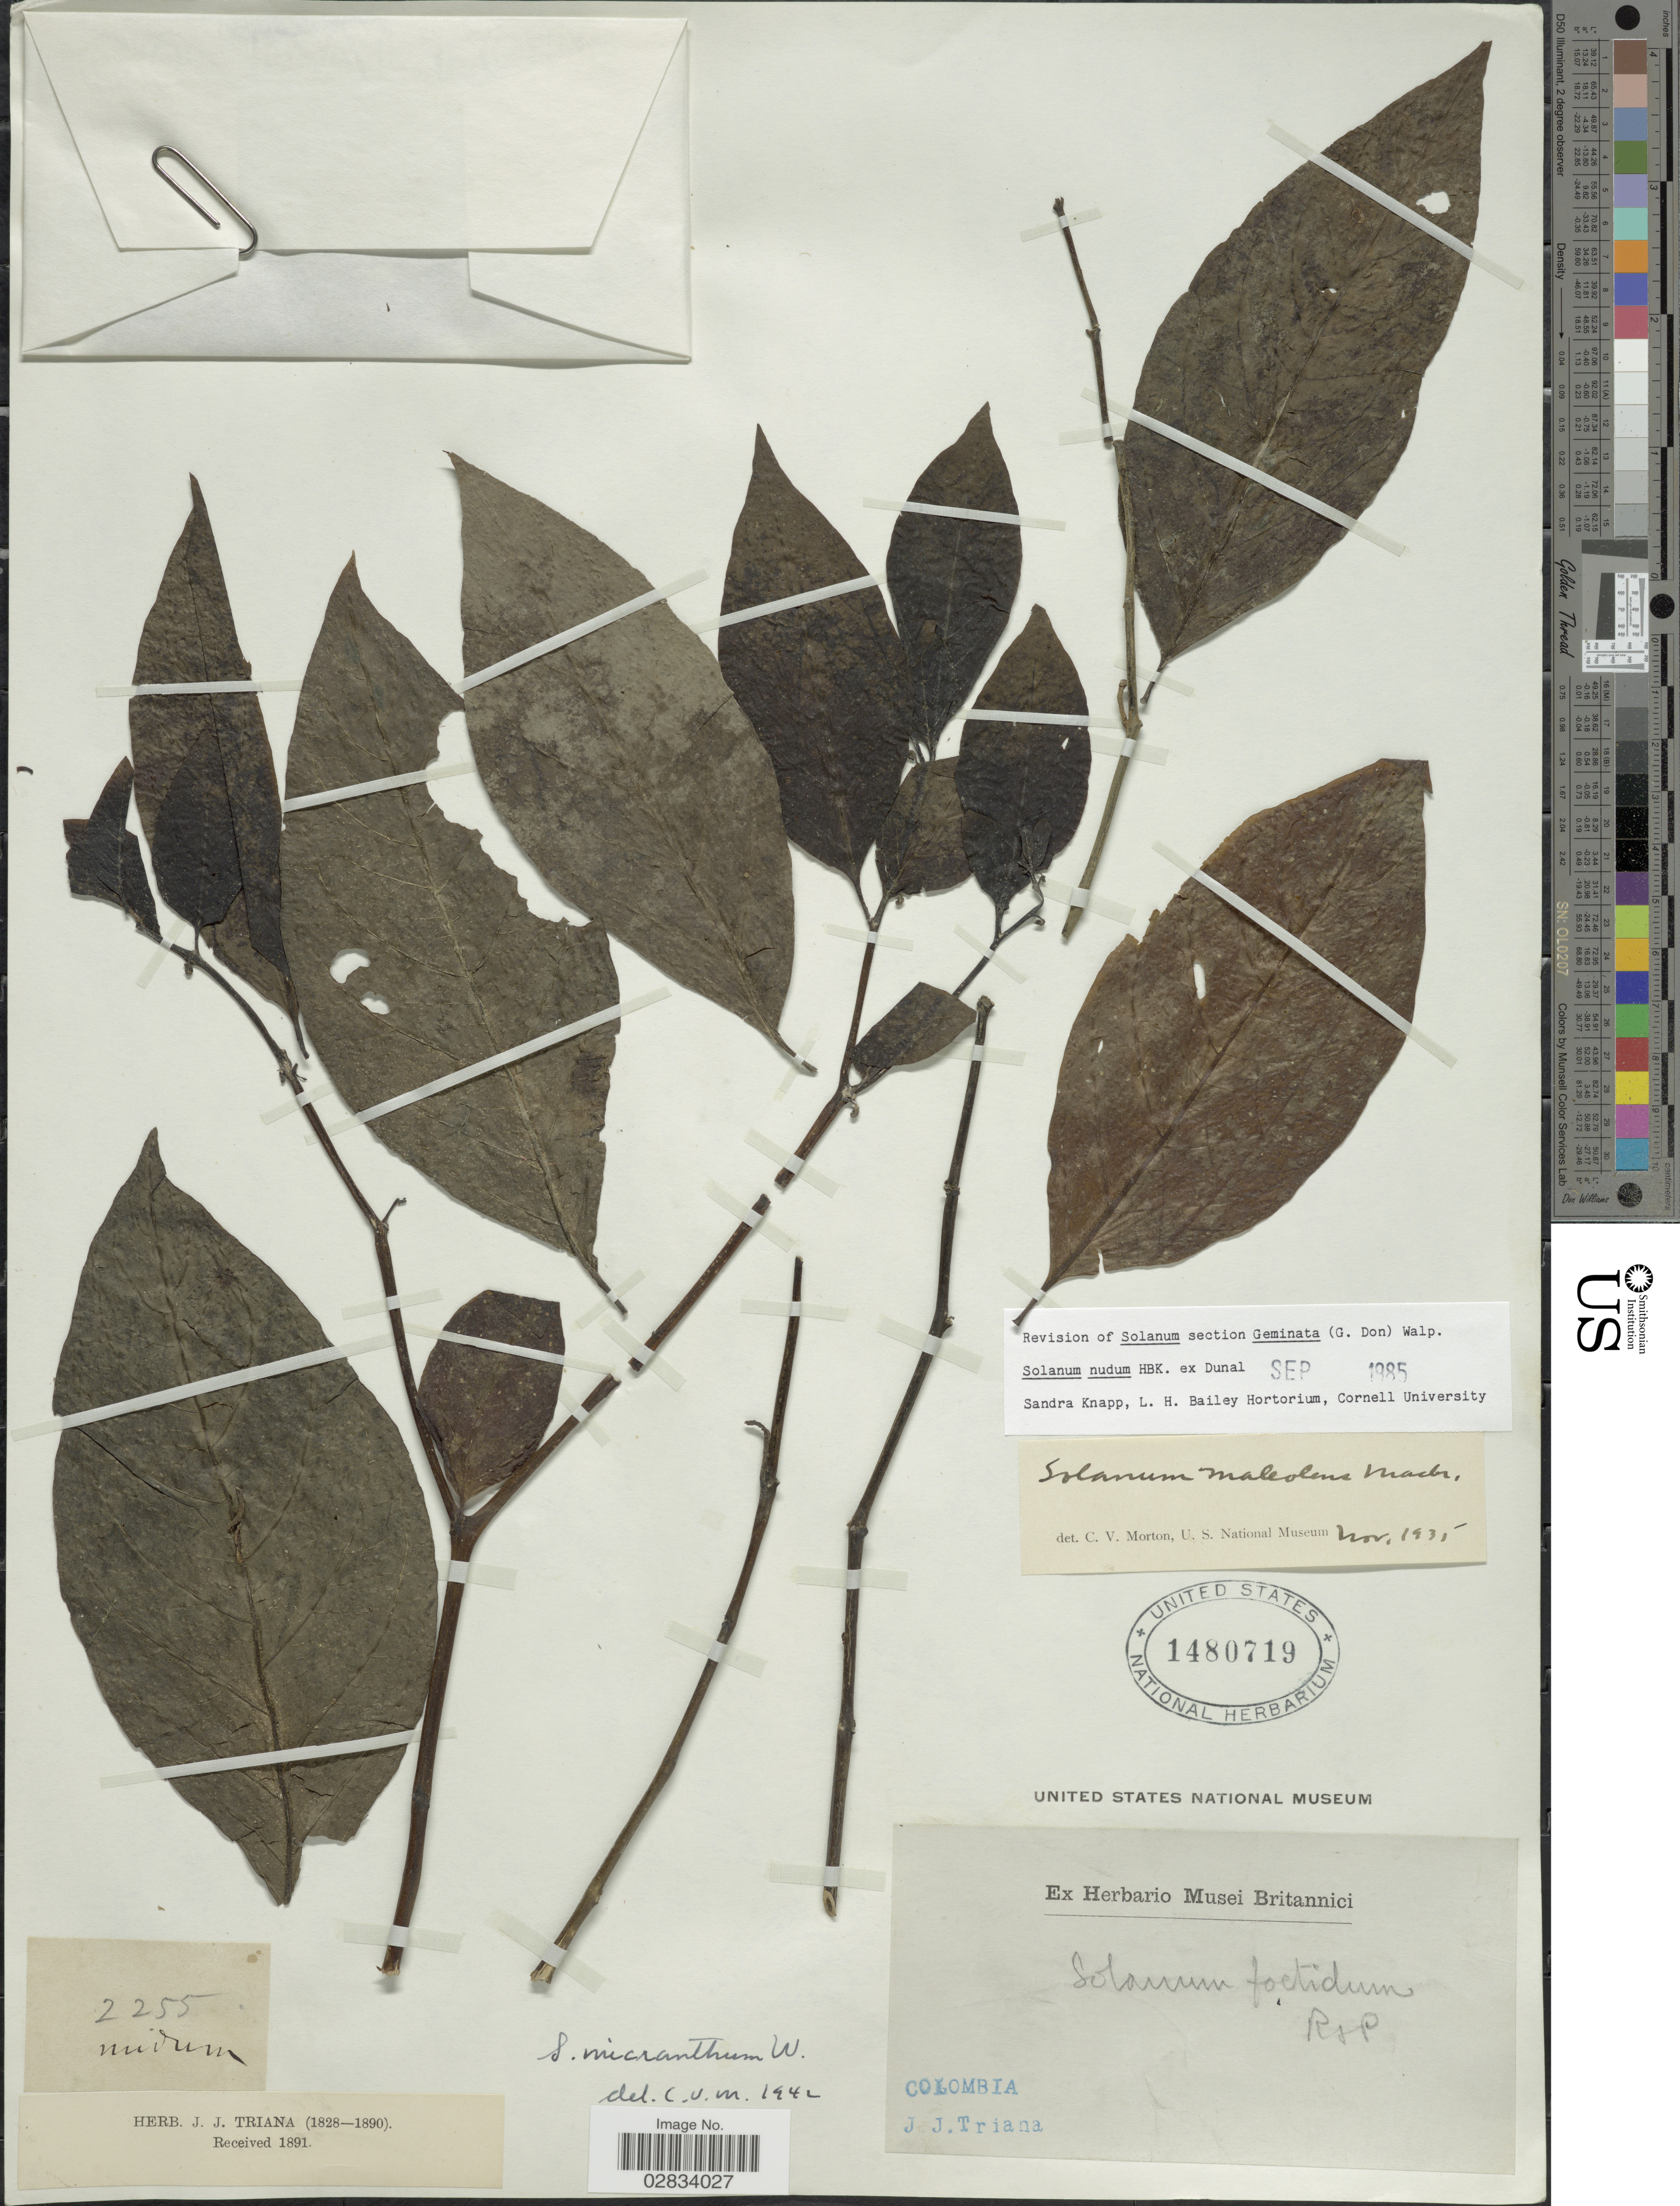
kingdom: Plantae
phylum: Tracheophyta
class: Magnoliopsida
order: Solanales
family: Solanaceae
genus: Solanum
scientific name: Solanum nudum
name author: Dunal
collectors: J. J. Triana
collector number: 2255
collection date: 1828/1890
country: Colombia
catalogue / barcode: US 1480719